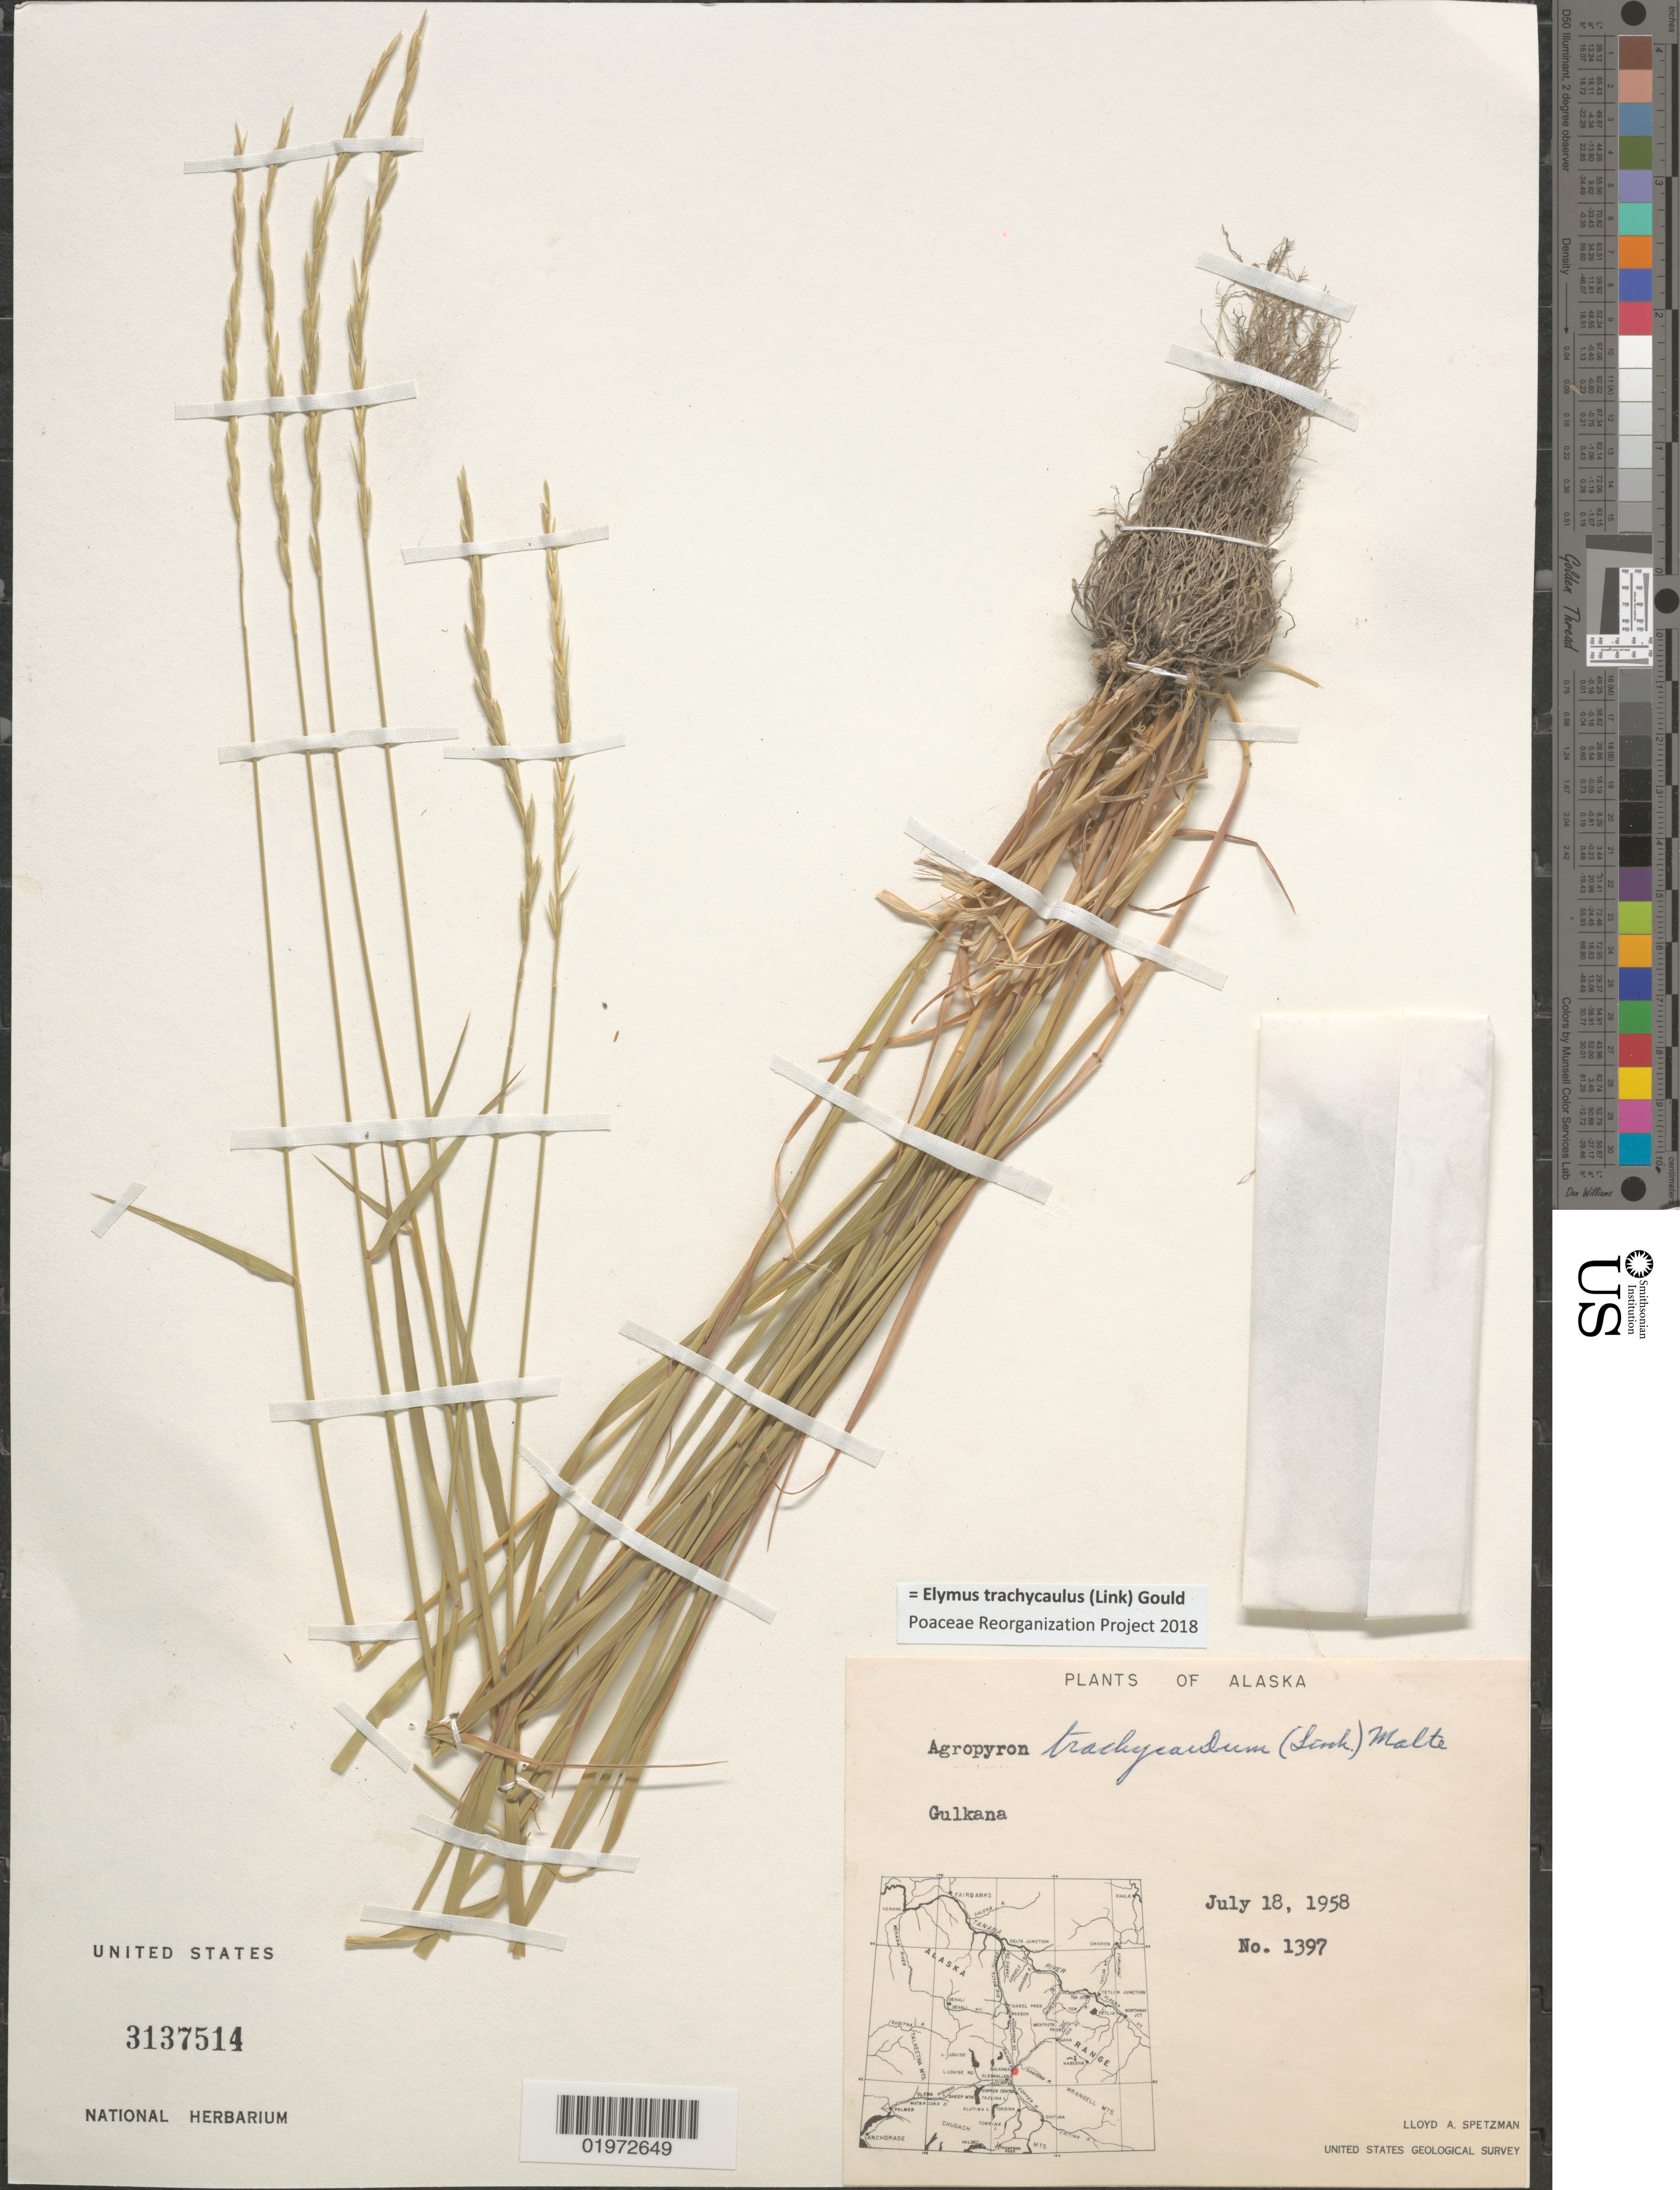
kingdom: Plantae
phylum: Tracheophyta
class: Liliopsida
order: Poales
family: Poaceae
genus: Elymus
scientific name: Elymus trachycaulus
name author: (Link) Gould ex Shinners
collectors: L. Spetzman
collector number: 1397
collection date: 1958-07-18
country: United States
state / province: Alaska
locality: Gulkana. United States Geological Survey.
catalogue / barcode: US 3137514